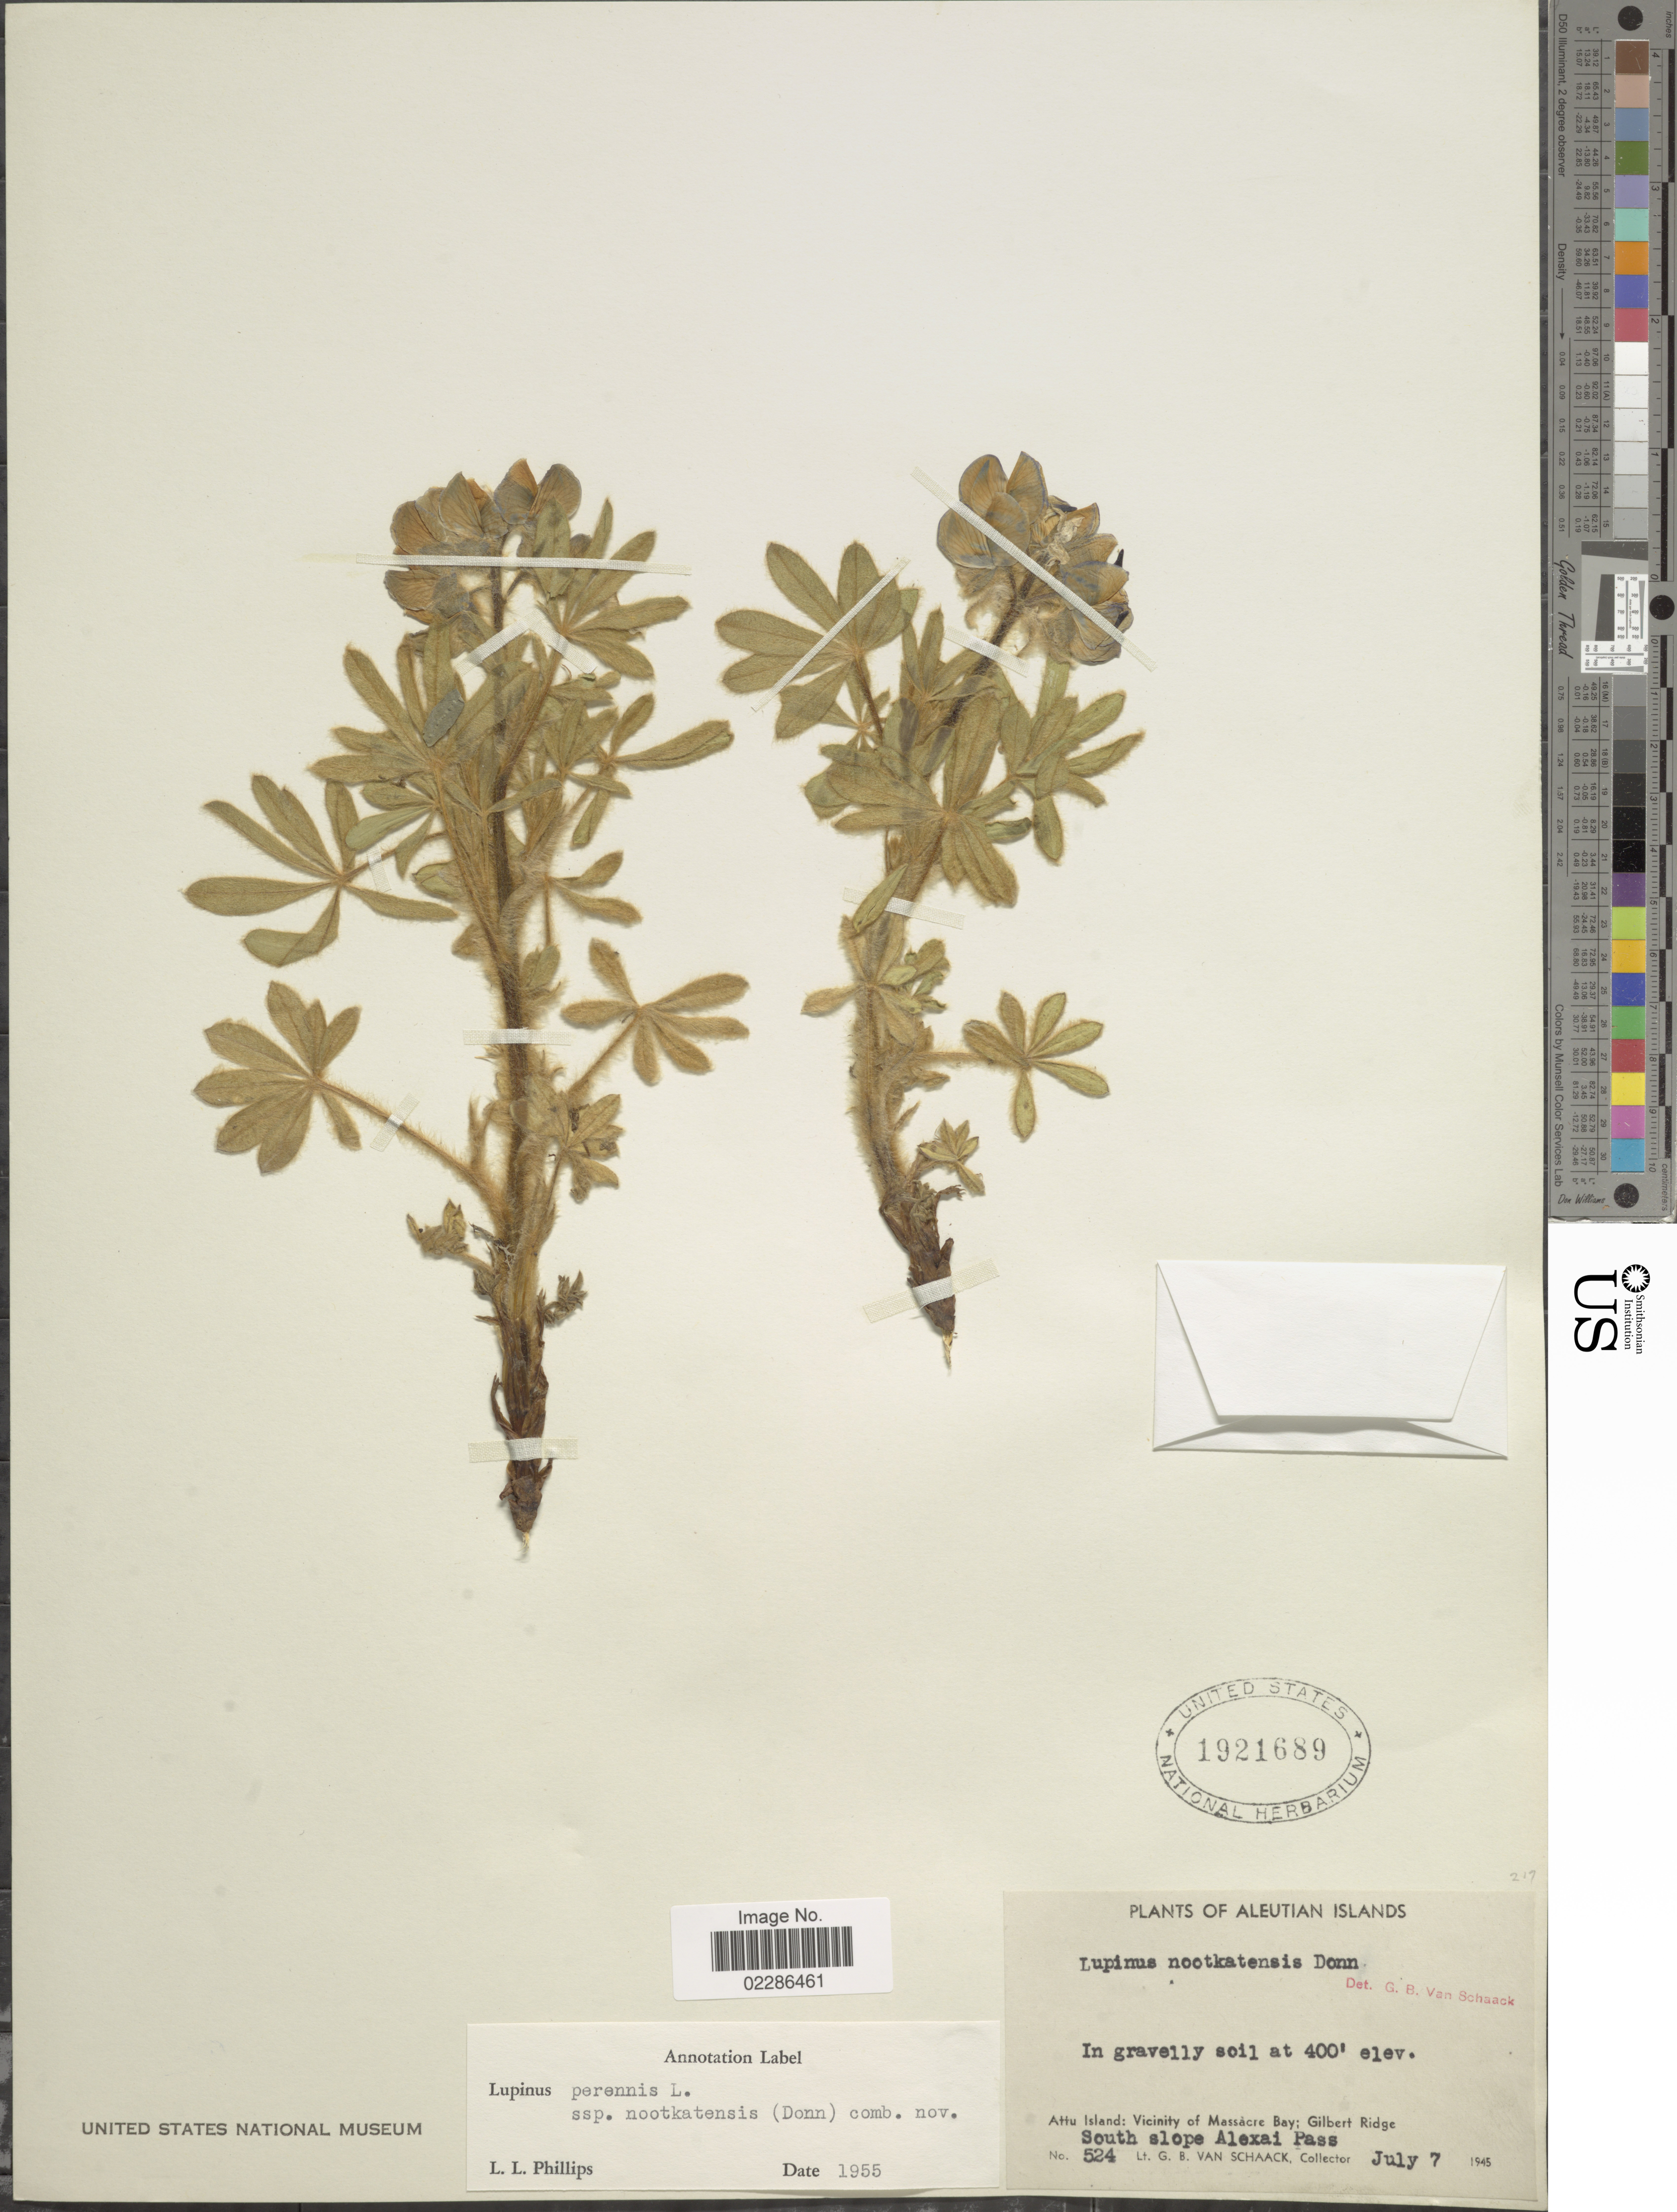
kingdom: Plantae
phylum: Tracheophyta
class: Magnoliopsida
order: Fabales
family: Fabaceae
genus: Lupinus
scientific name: Lupinus nootkatensis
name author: Donn ex Sims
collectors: G. Van Schaack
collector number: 524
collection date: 1945-07-07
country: United States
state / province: Alaska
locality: Aleutian Islands, Attu Island: Vicinity of Massacre Bay; Gilbert Ridge, South slope Alexai Pass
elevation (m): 122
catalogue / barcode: US 1921689